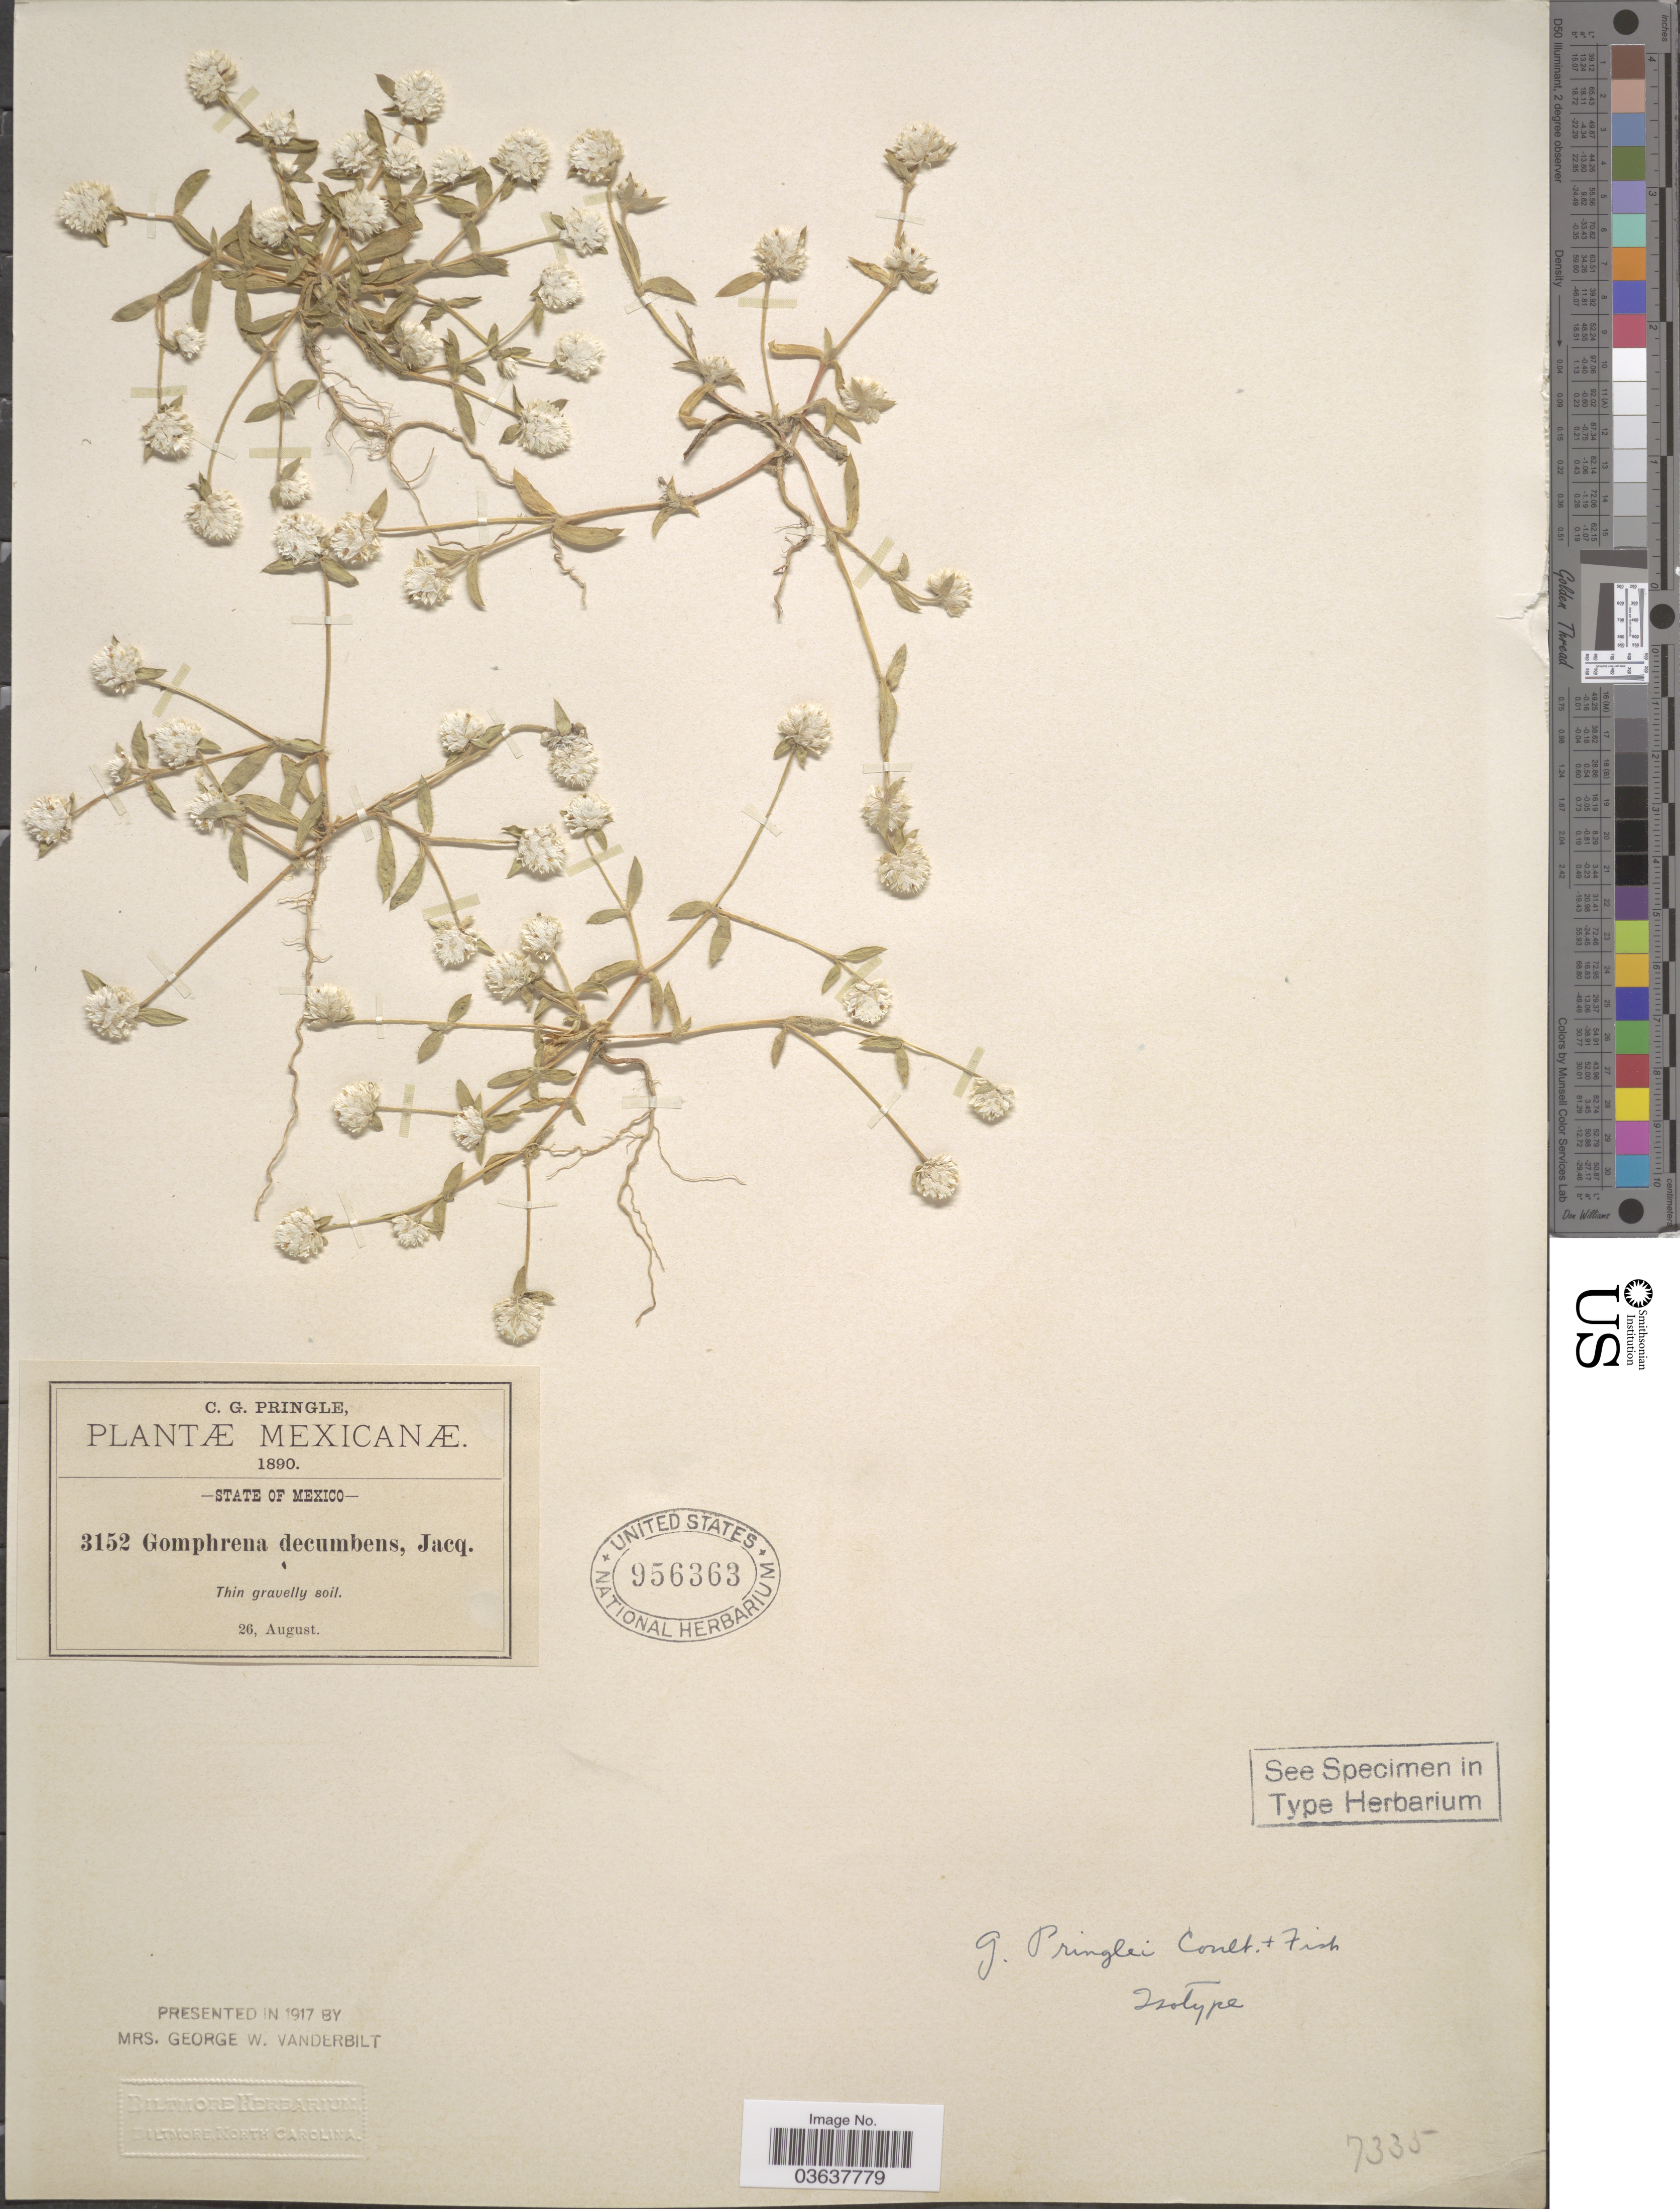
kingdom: Plantae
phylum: Tracheophyta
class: Magnoliopsida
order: Caryophyllales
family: Amaranthaceae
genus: Gomphrena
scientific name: Gomphrena pringlei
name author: J.M. Coult. & Fisher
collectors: C. G. Pringle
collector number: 3152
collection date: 1890-08-26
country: Mexico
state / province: México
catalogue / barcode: US 956363